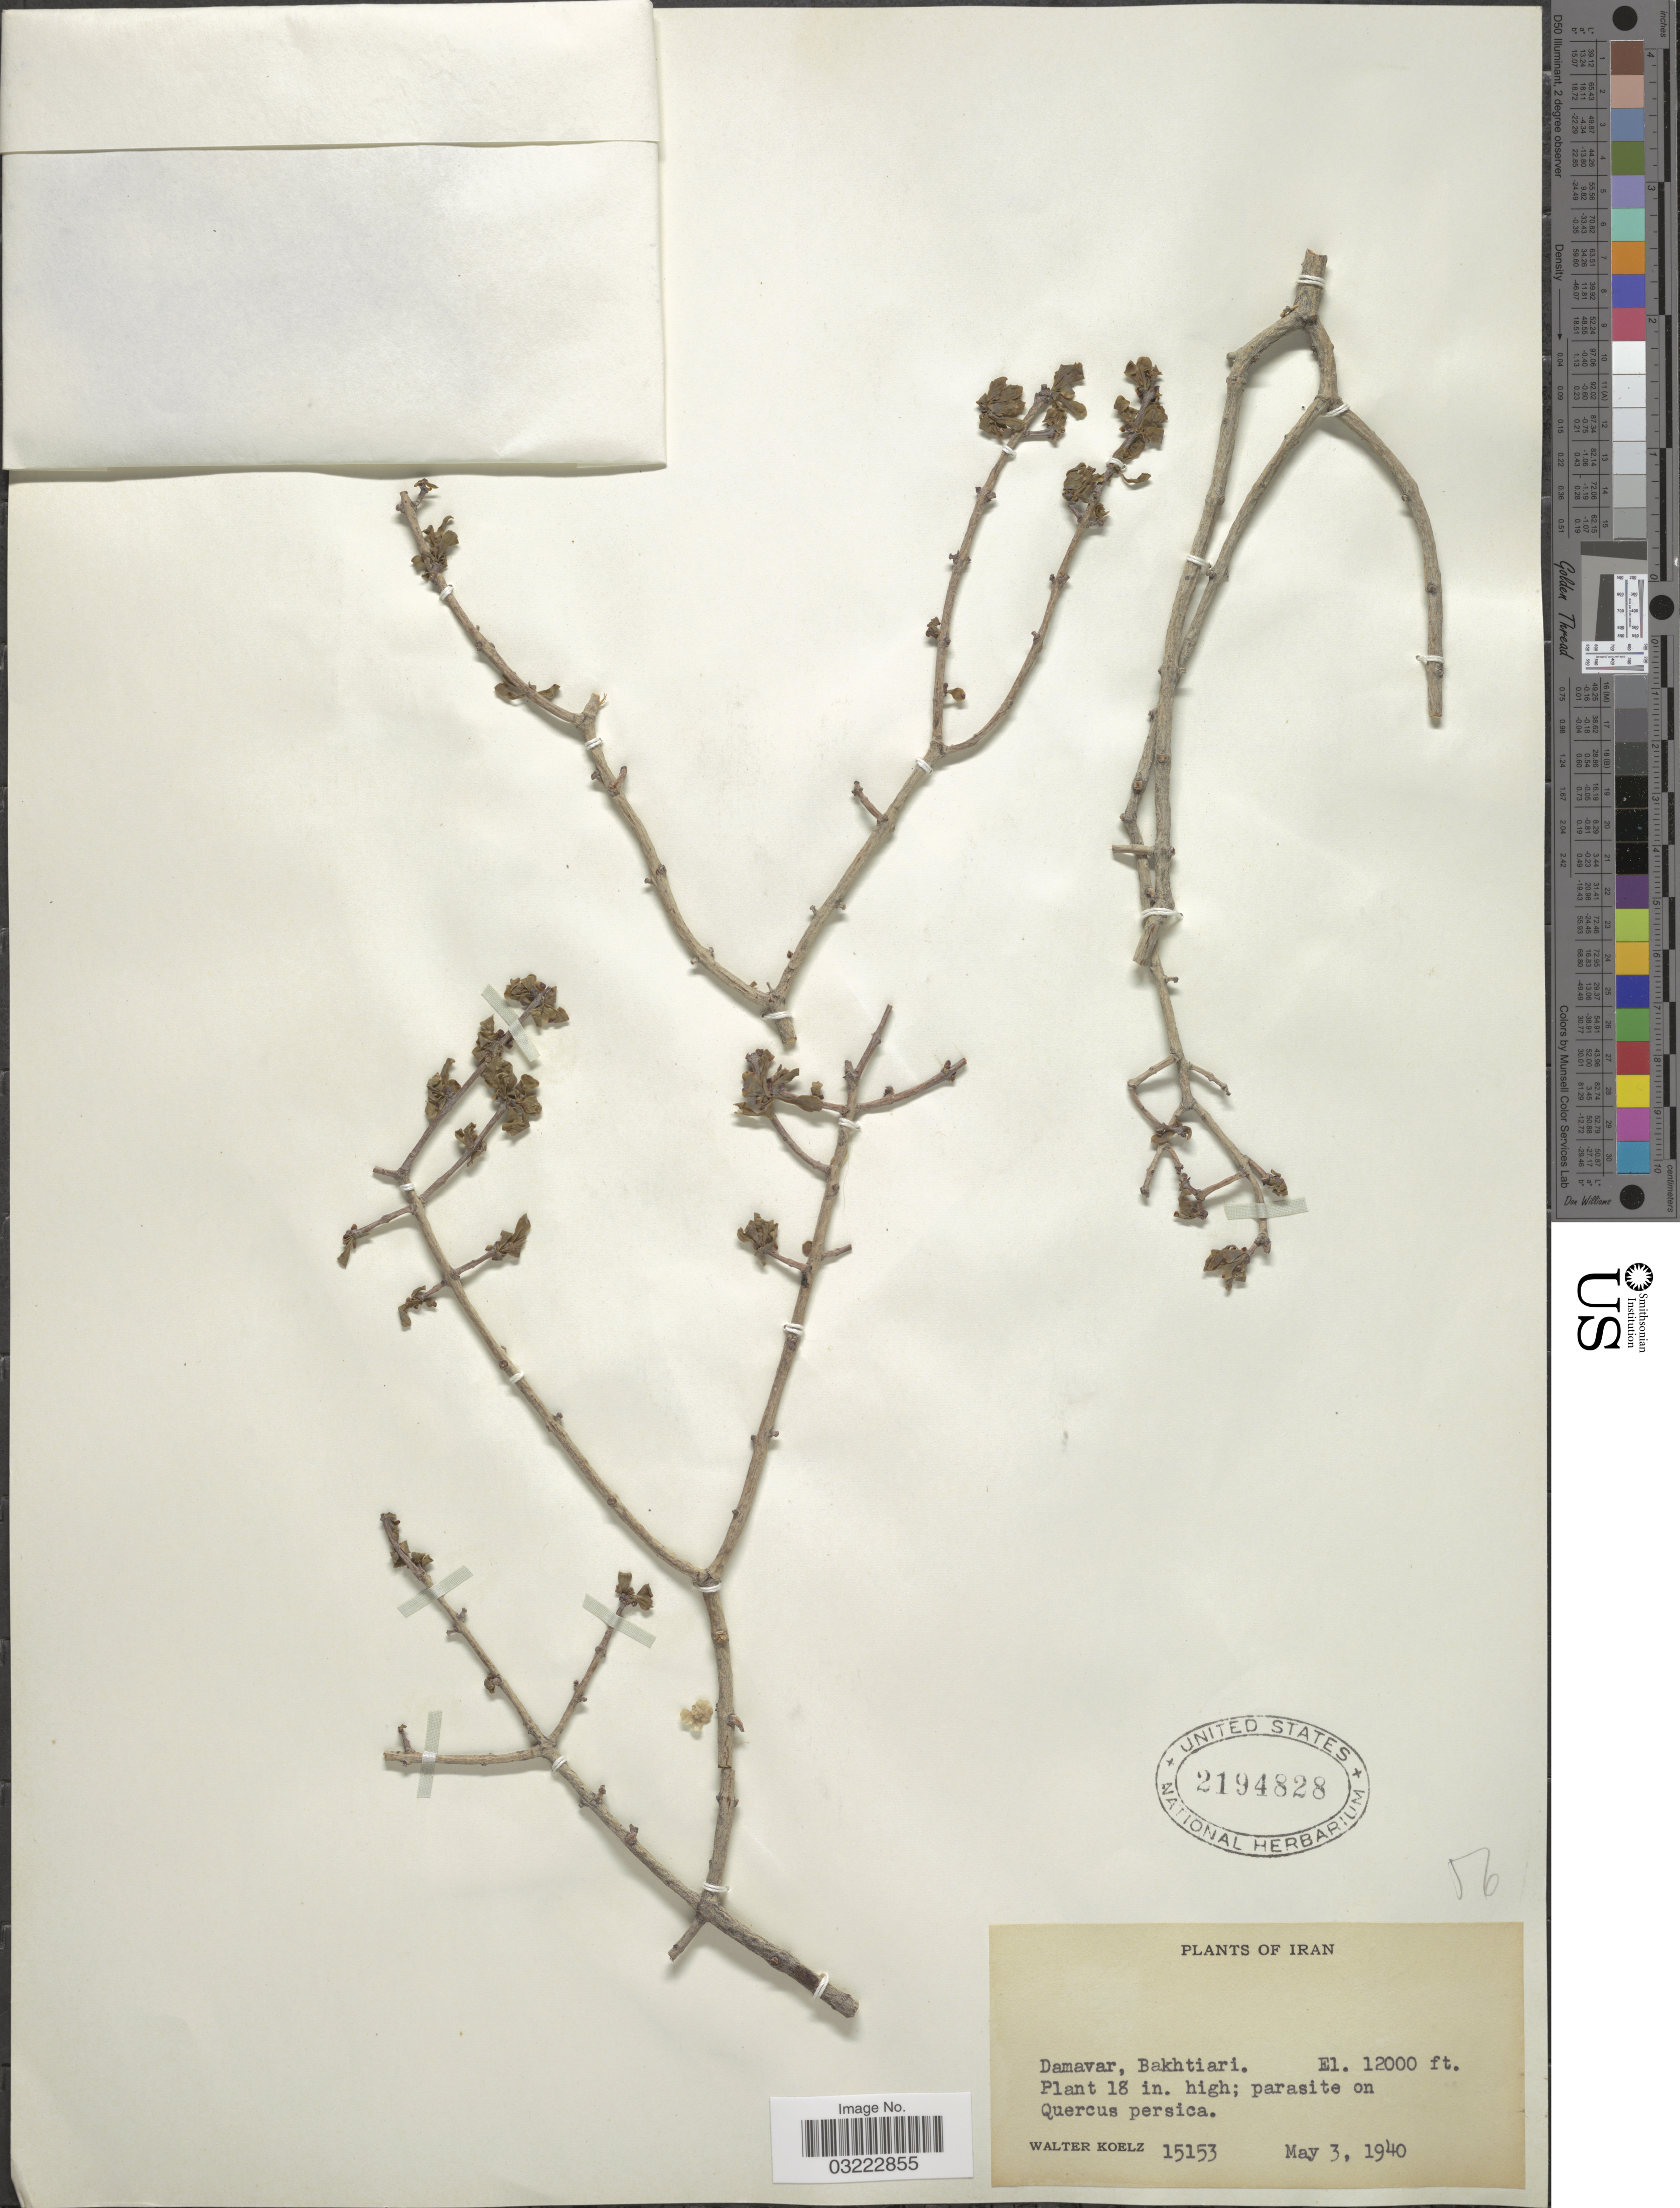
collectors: W. N. Koelz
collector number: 15153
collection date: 1940-05-03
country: Iran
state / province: Chahar Mahaal and Bakhtiari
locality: Damavar, Bakhtiari.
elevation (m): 3658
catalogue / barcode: US 2194828